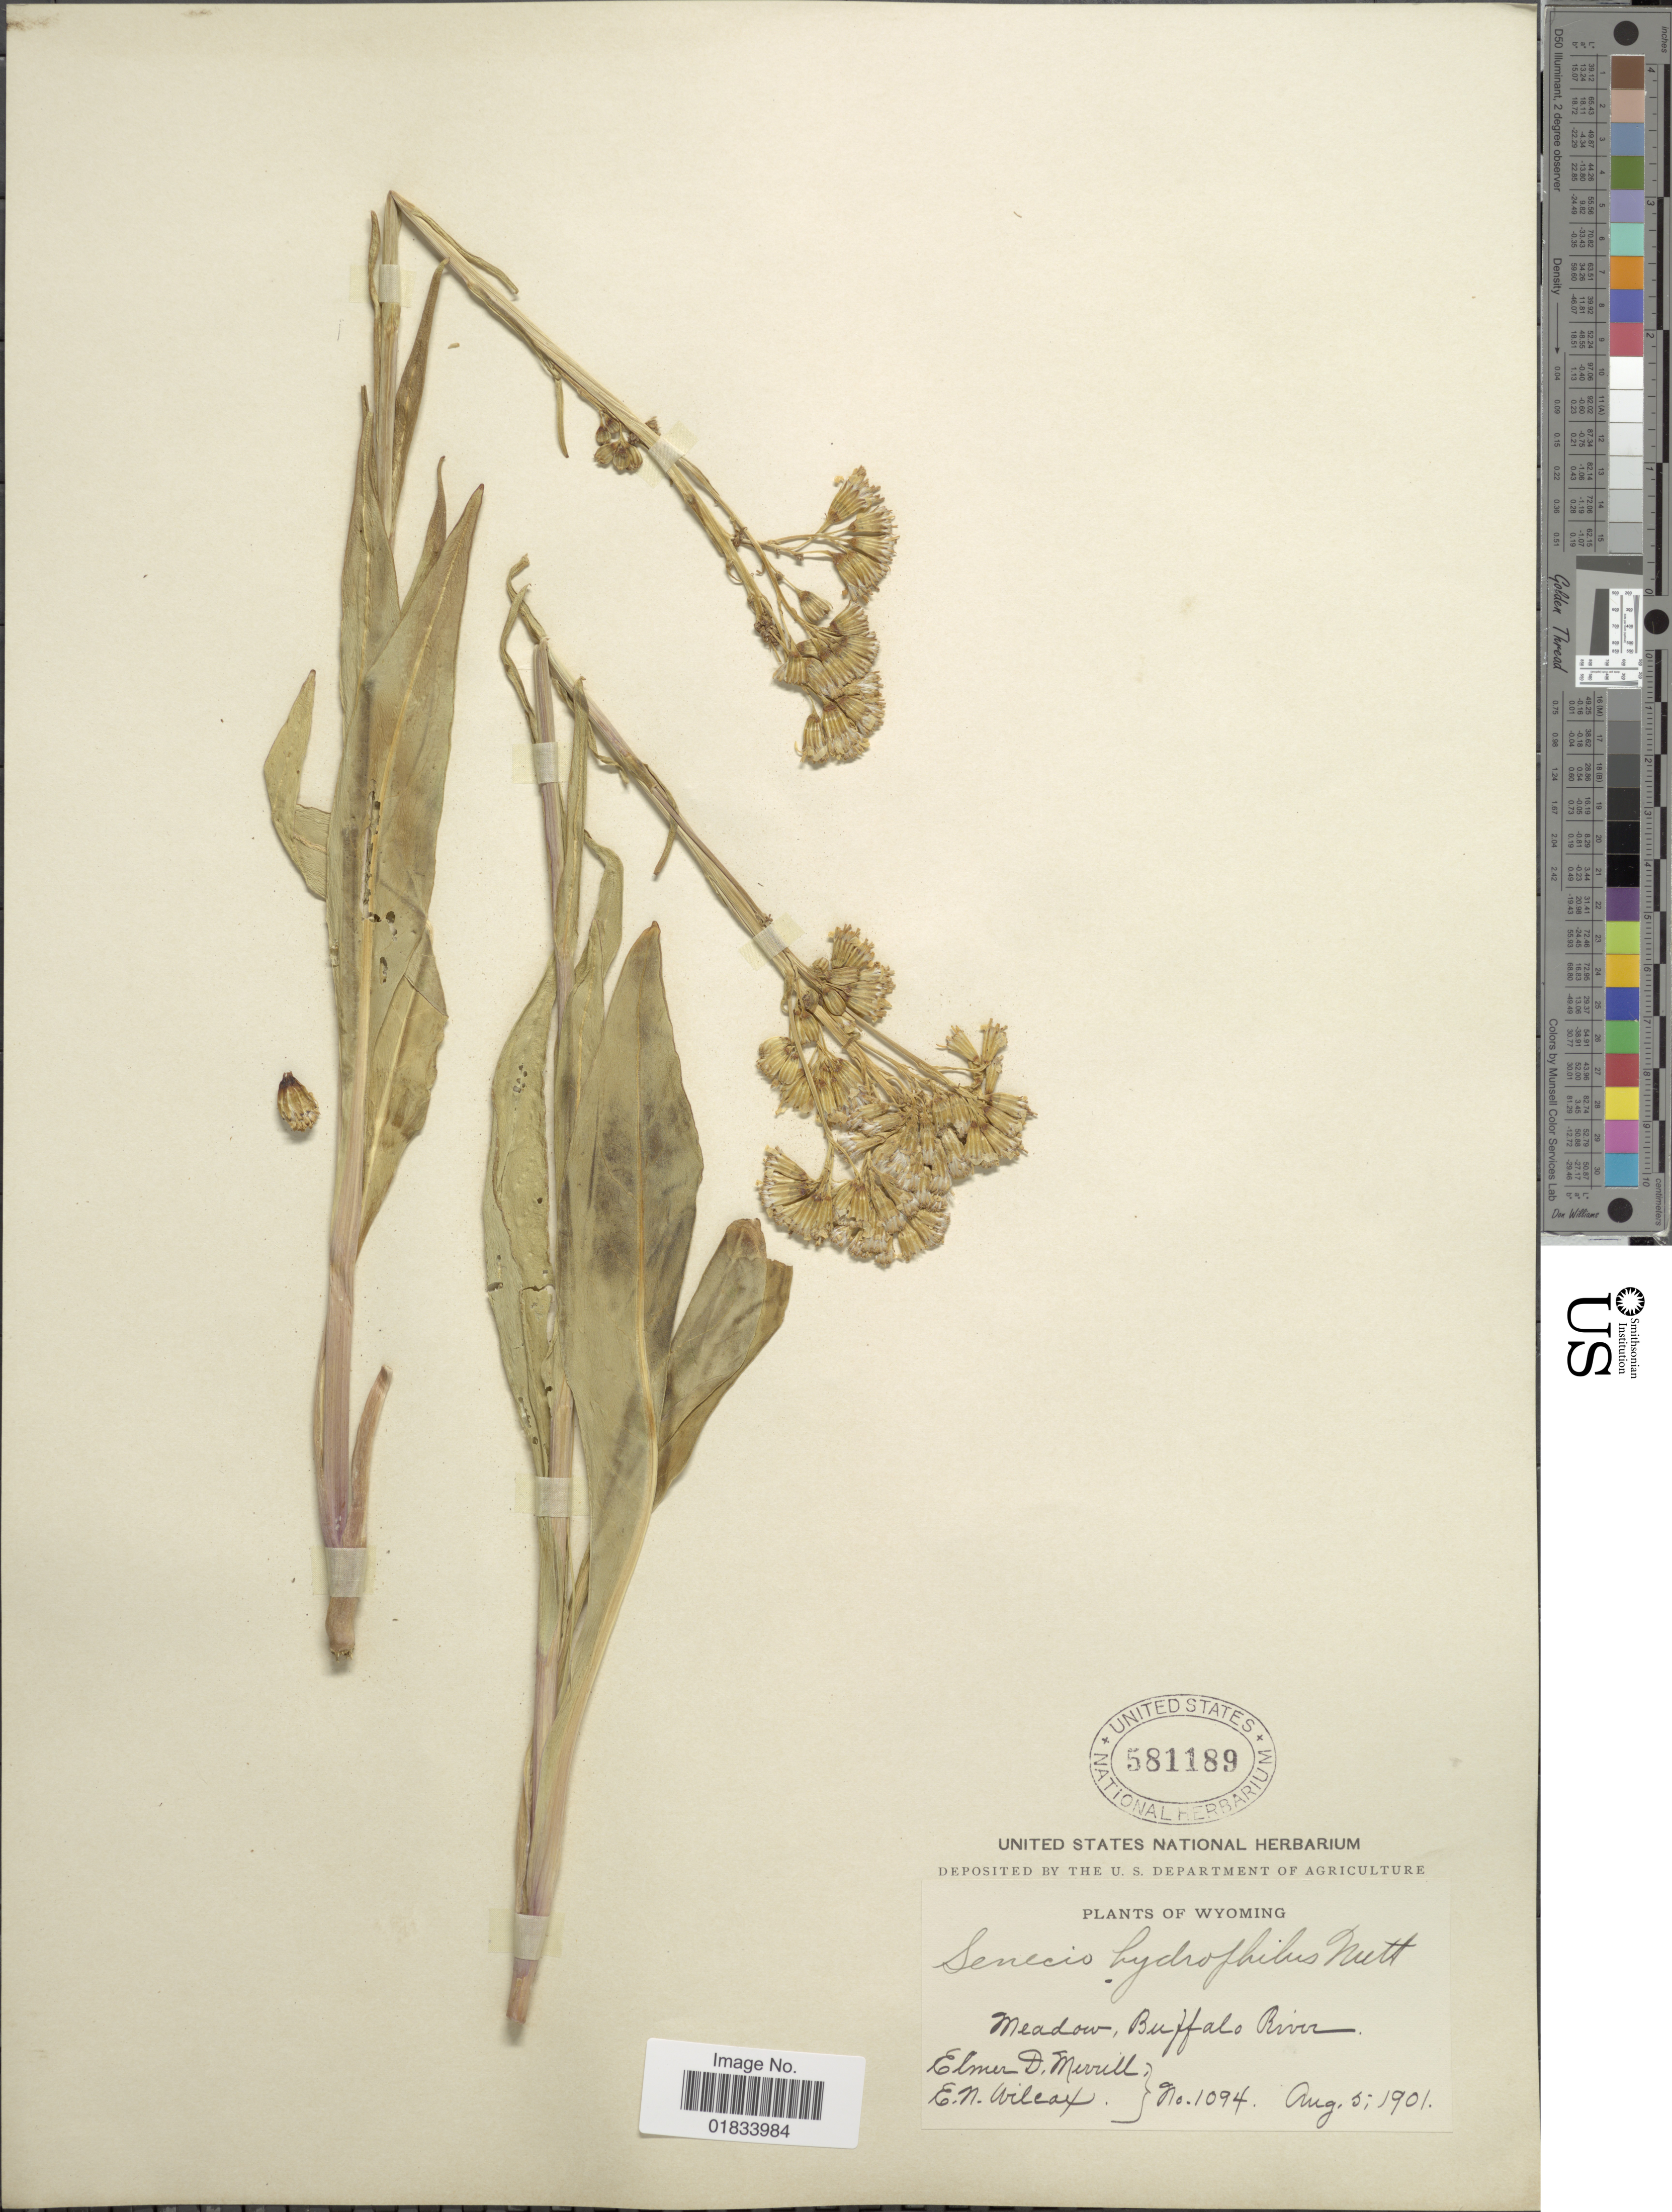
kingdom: Plantae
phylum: Tracheophyta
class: Magnoliopsida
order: Asterales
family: Asteraceae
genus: Senecio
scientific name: Senecio hydrophilus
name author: Nutt.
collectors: E. D. Merrill & E. Wilcox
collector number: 1094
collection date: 1901-08-05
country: United States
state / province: Wyoming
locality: Buffalo River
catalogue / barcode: US 581189